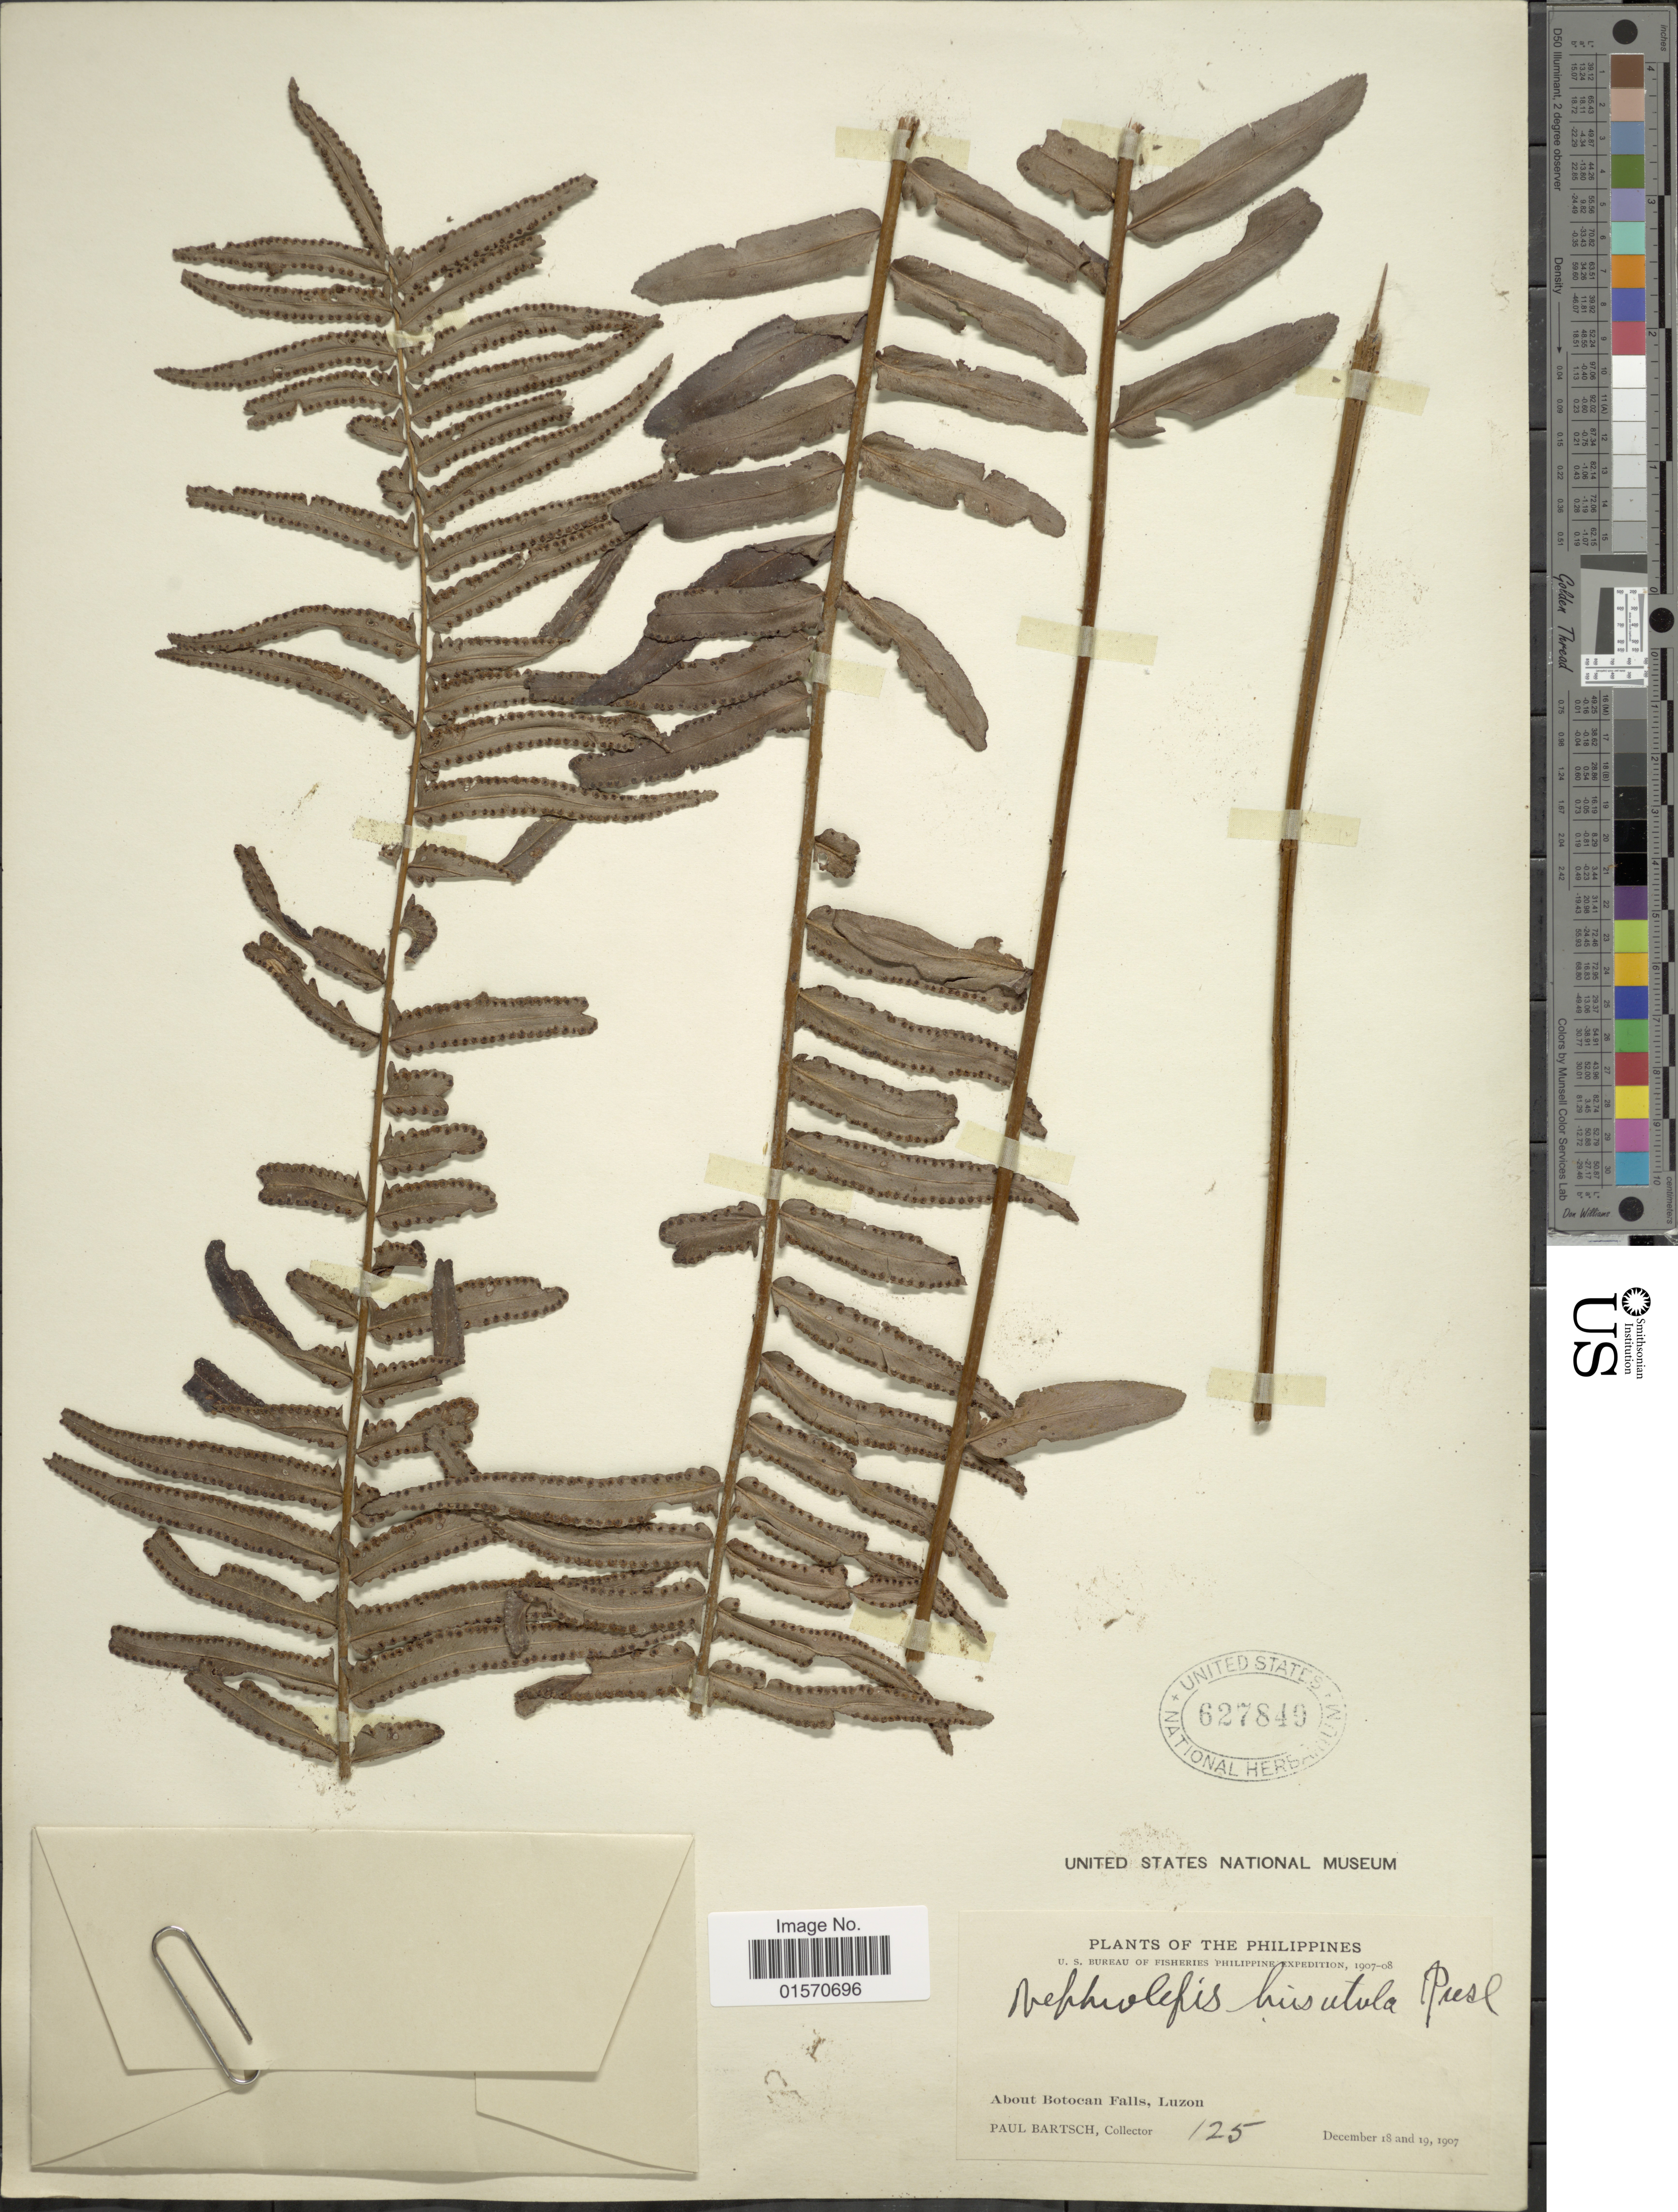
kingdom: Plantae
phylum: Tracheophyta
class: Polypodiopsida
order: Polypodiales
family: Nephrolepidaceae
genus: Nephrolepis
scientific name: Nephrolepis rufescens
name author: Wawra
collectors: P. Bartsch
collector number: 125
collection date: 1907-12-18/1907-12-19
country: Philippines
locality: About Botocan Falls, Luzon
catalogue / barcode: US 627849